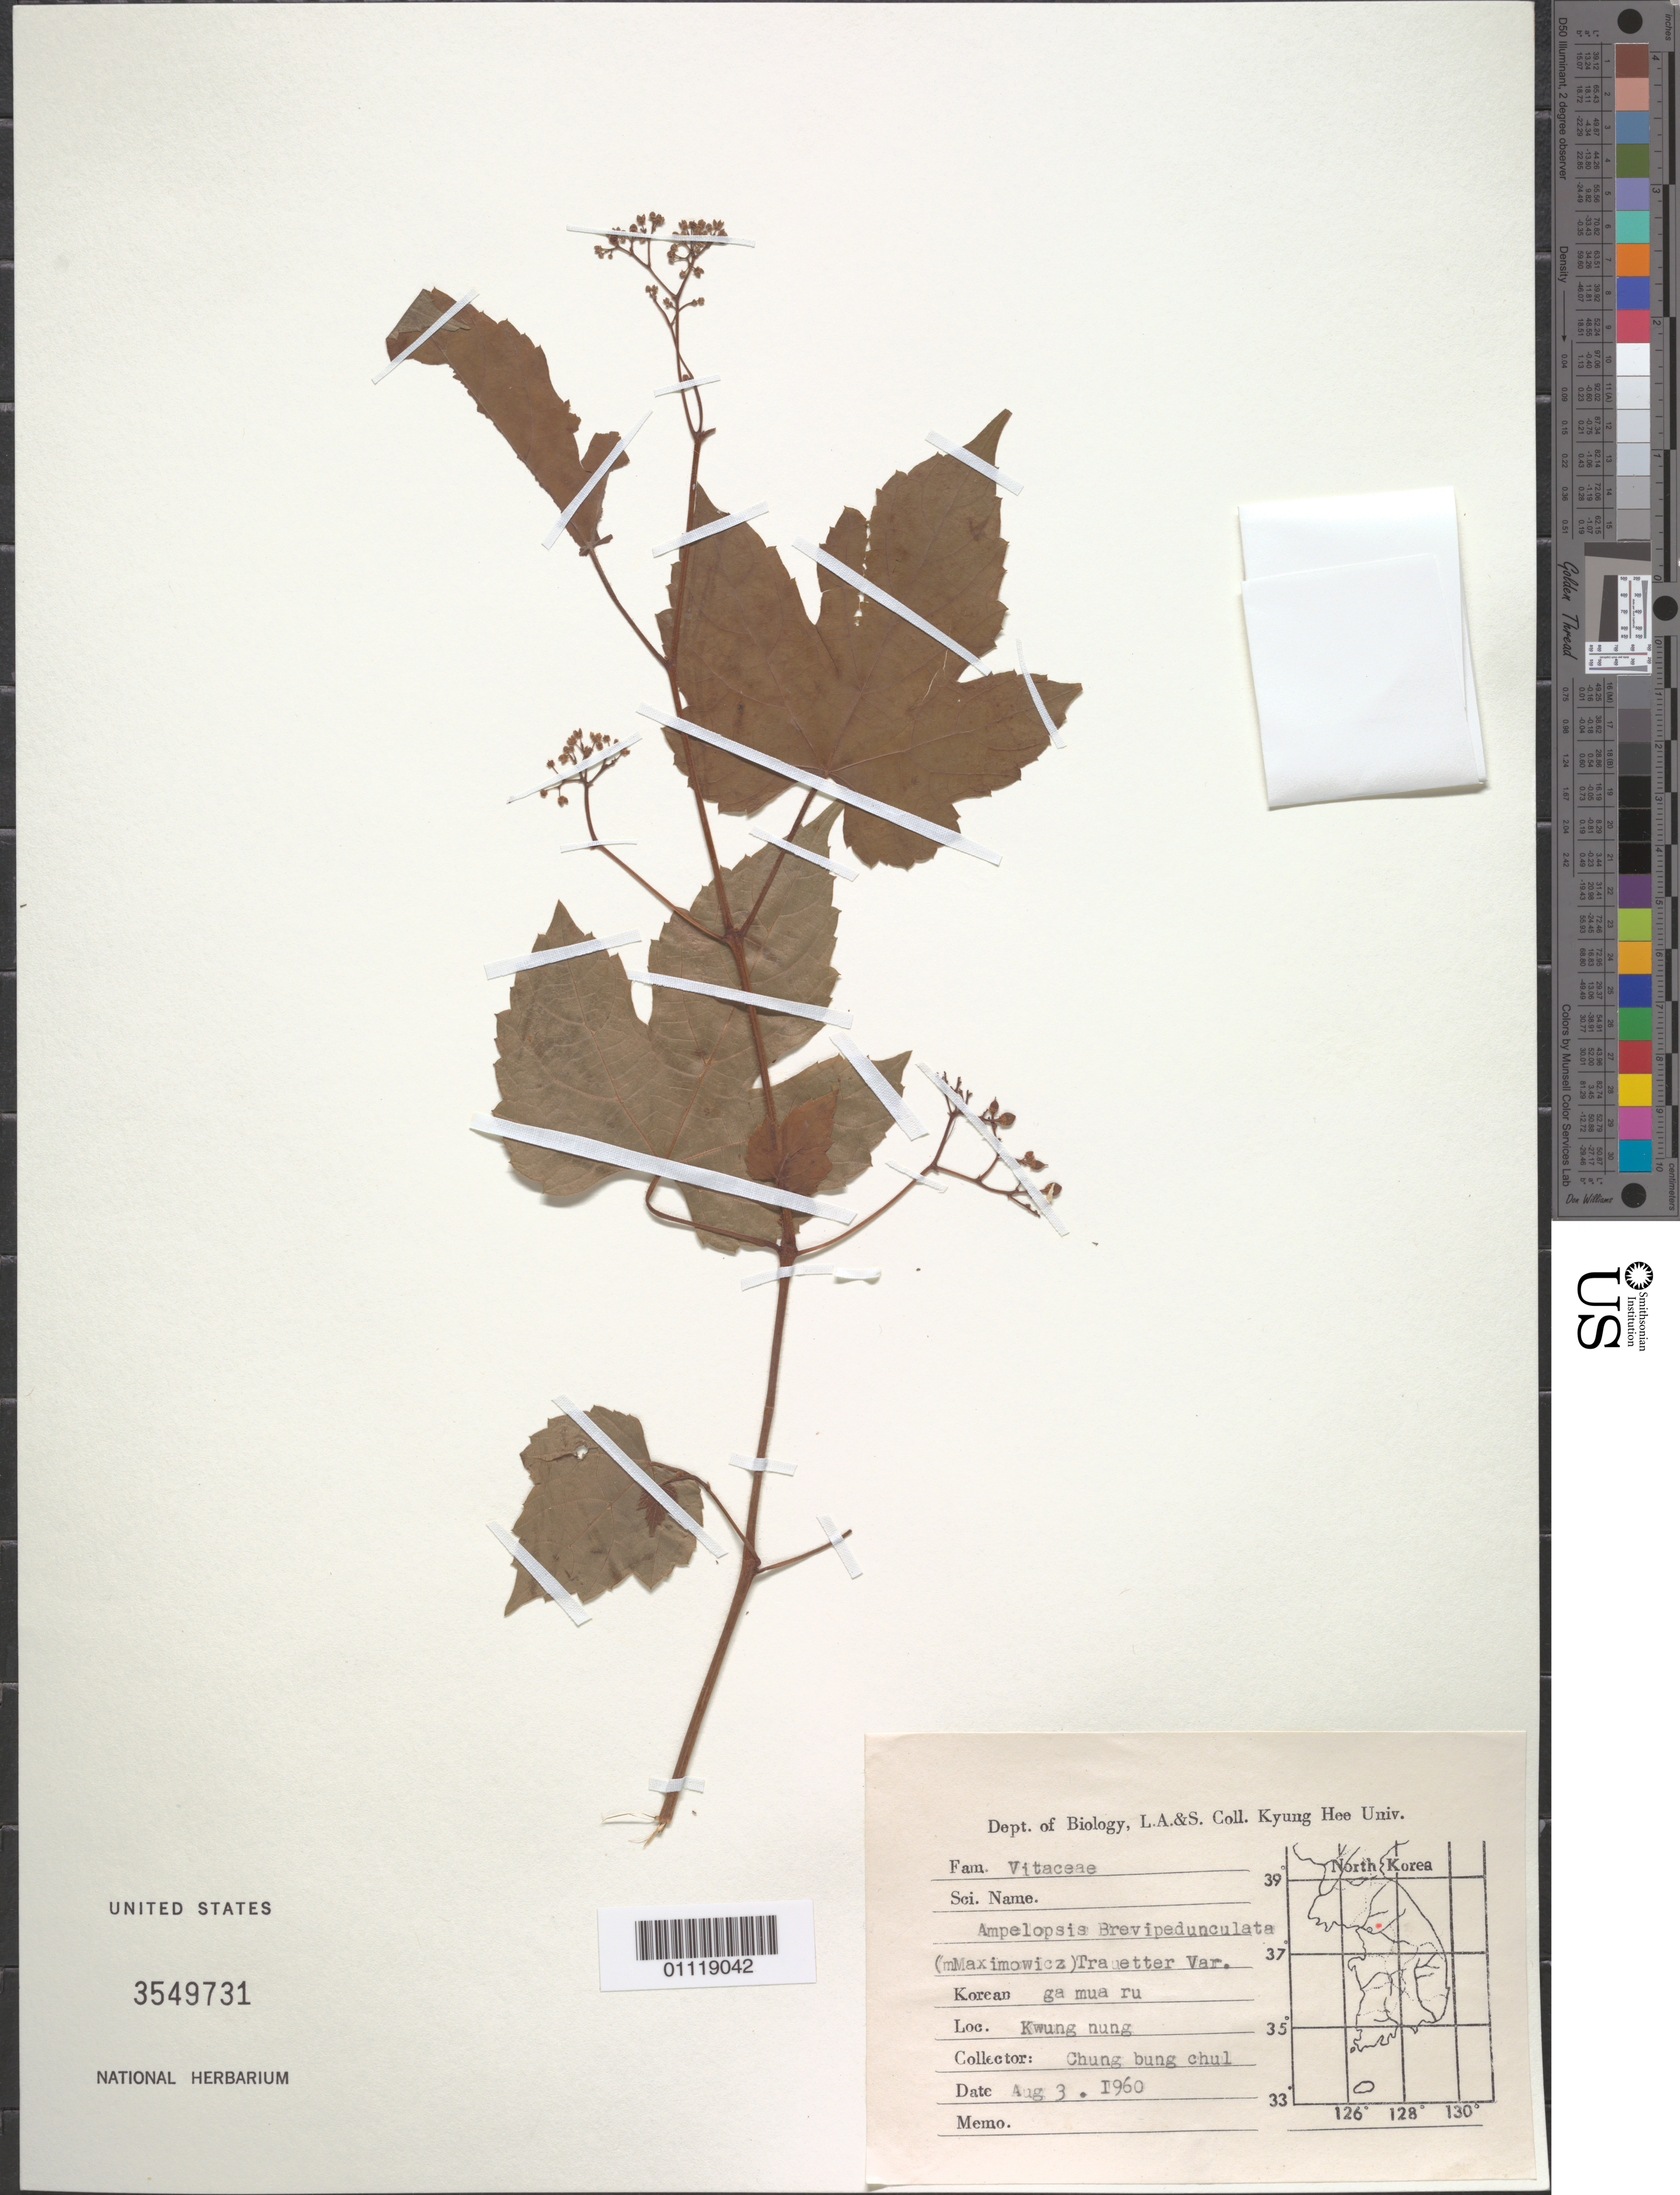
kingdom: Plantae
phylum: Tracheophyta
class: Magnoliopsida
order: Vitales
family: Vitaceae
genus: Ampelopsis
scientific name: Ampelopsis brevipedunculata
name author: (Maxim.) Trautv.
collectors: C. Chung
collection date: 1960-08-03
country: North Korea / South Korea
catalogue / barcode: US 3549731